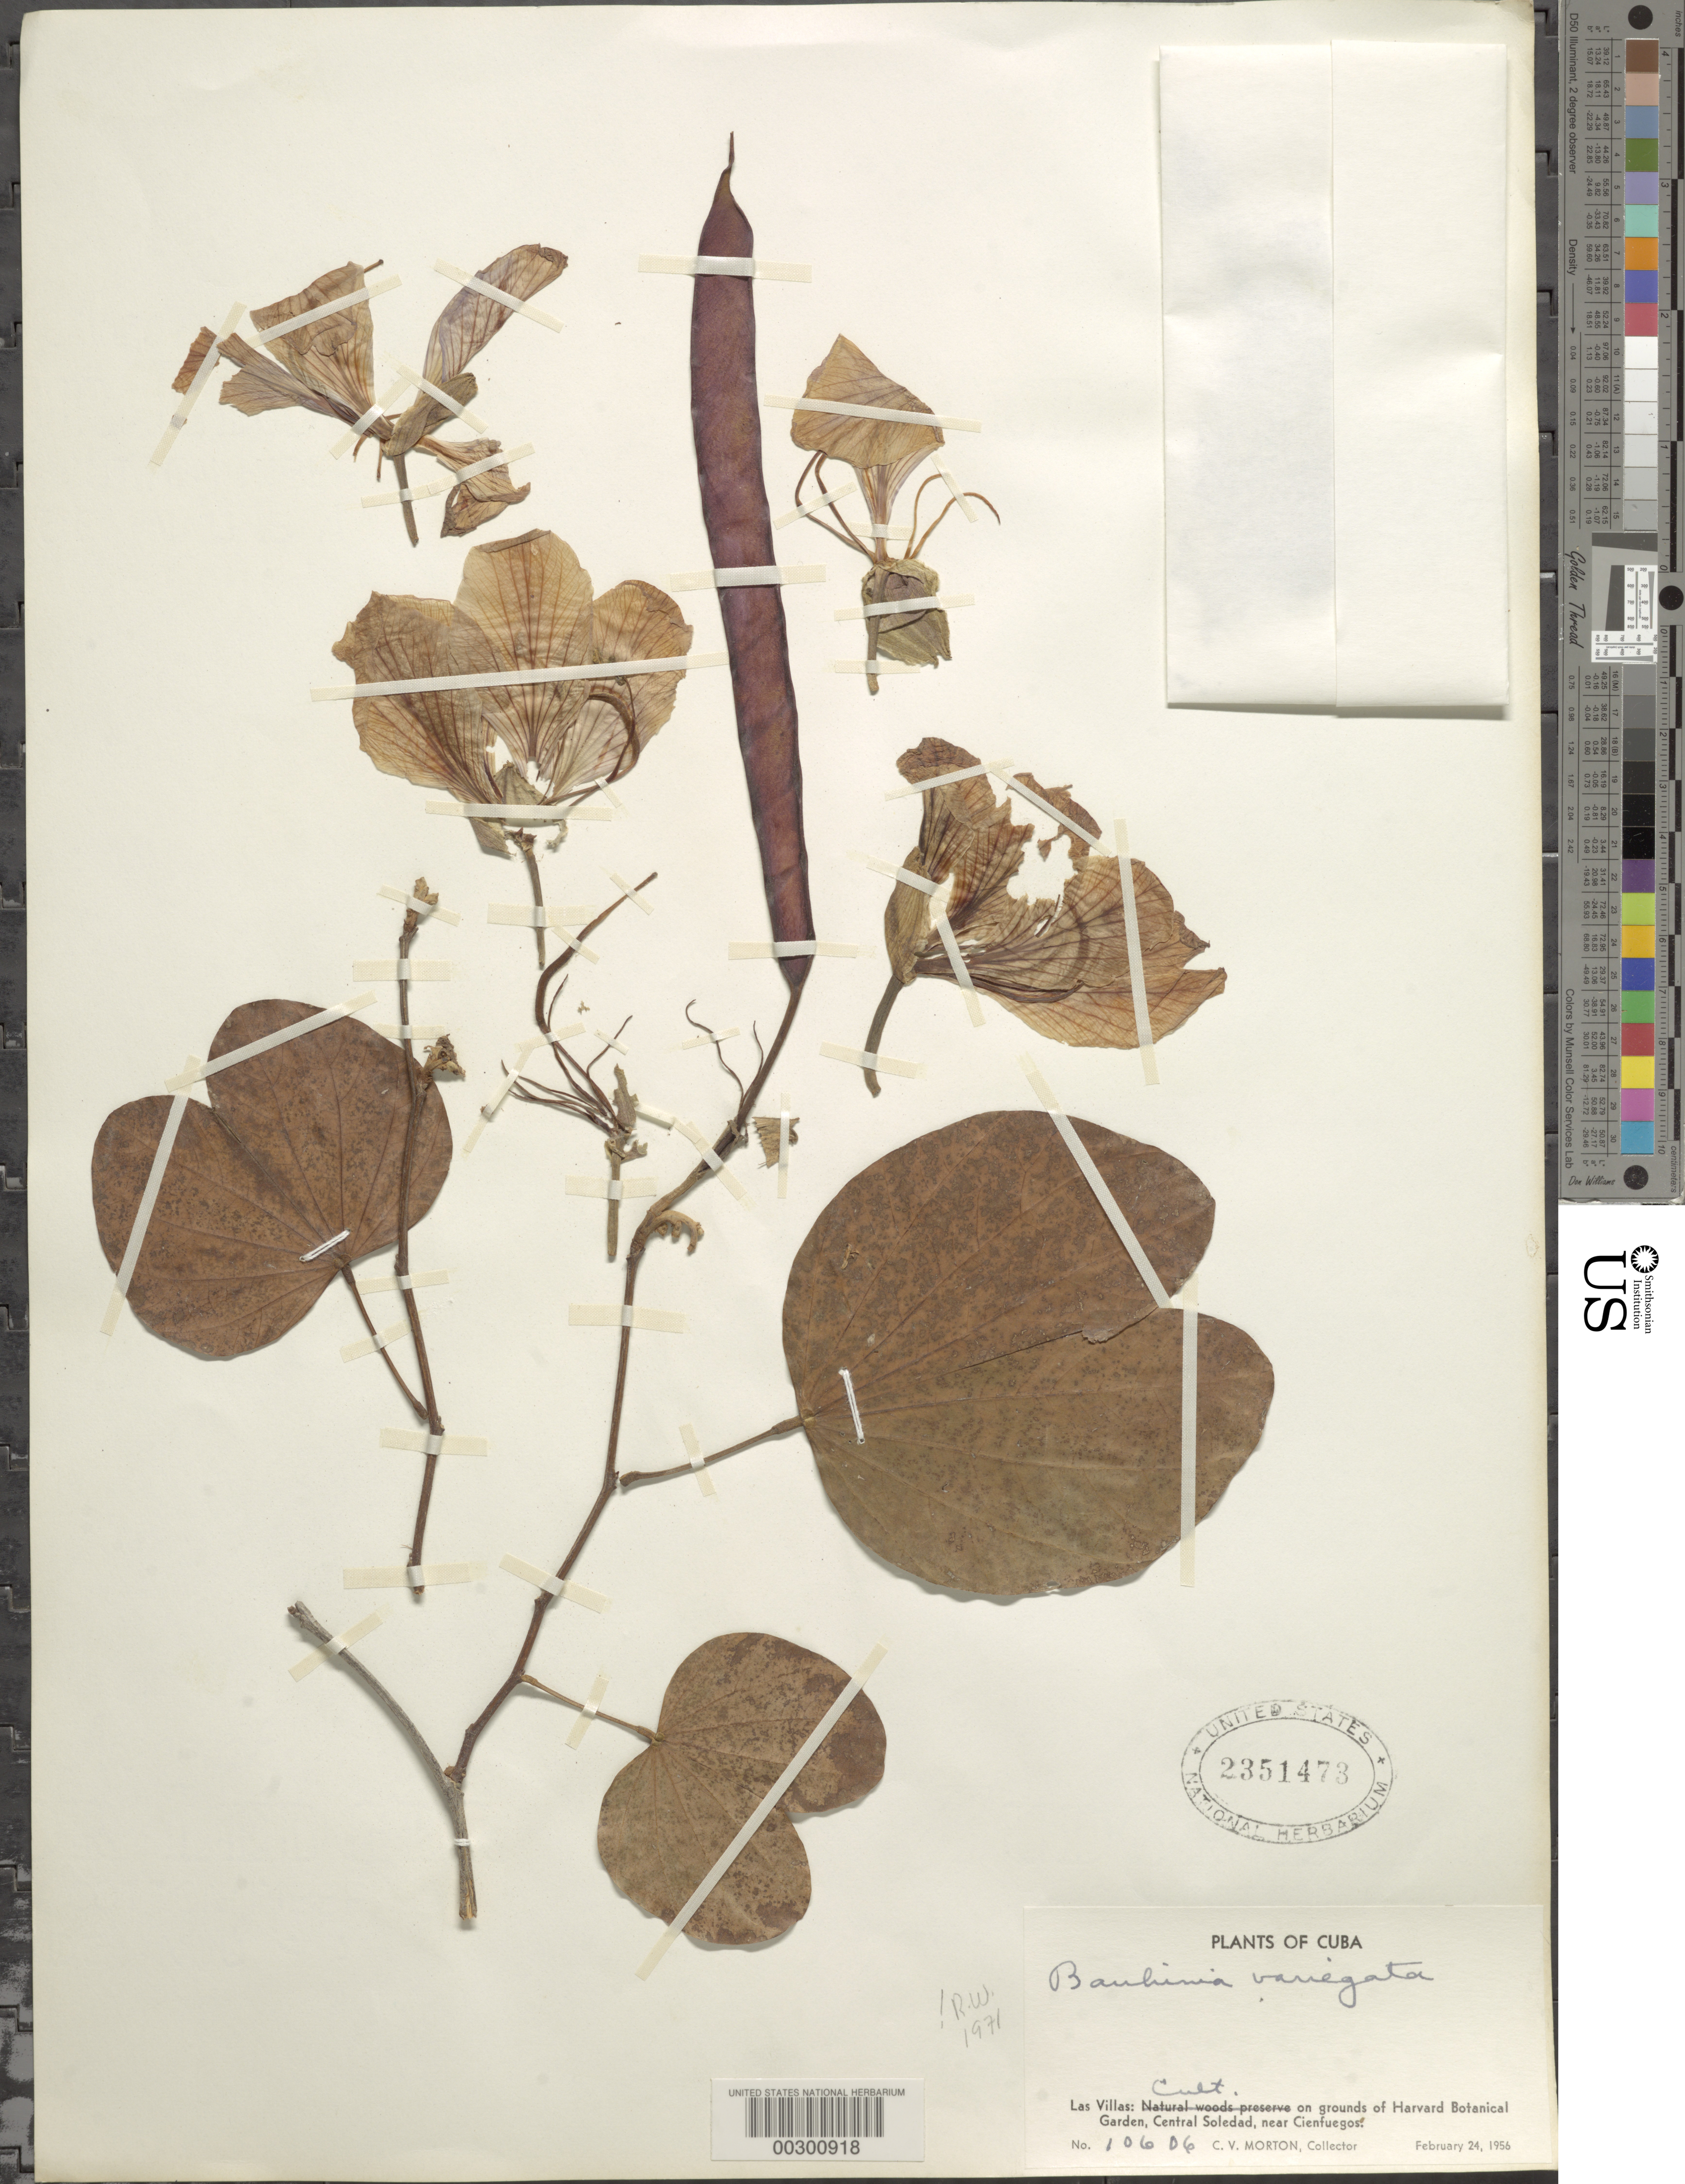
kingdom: Plantae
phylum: Tracheophyta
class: Magnoliopsida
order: Fabales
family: Fabaceae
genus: Bauhinia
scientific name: Bauhinia variegata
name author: L.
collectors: C. V. Morton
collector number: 10606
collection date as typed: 24 Feb 1956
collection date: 1956-02-24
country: Cuba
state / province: Las Villas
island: Greater Antilles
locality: On grounds of harvard botanical garden, central soledad, near cienfuegos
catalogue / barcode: US 2341473